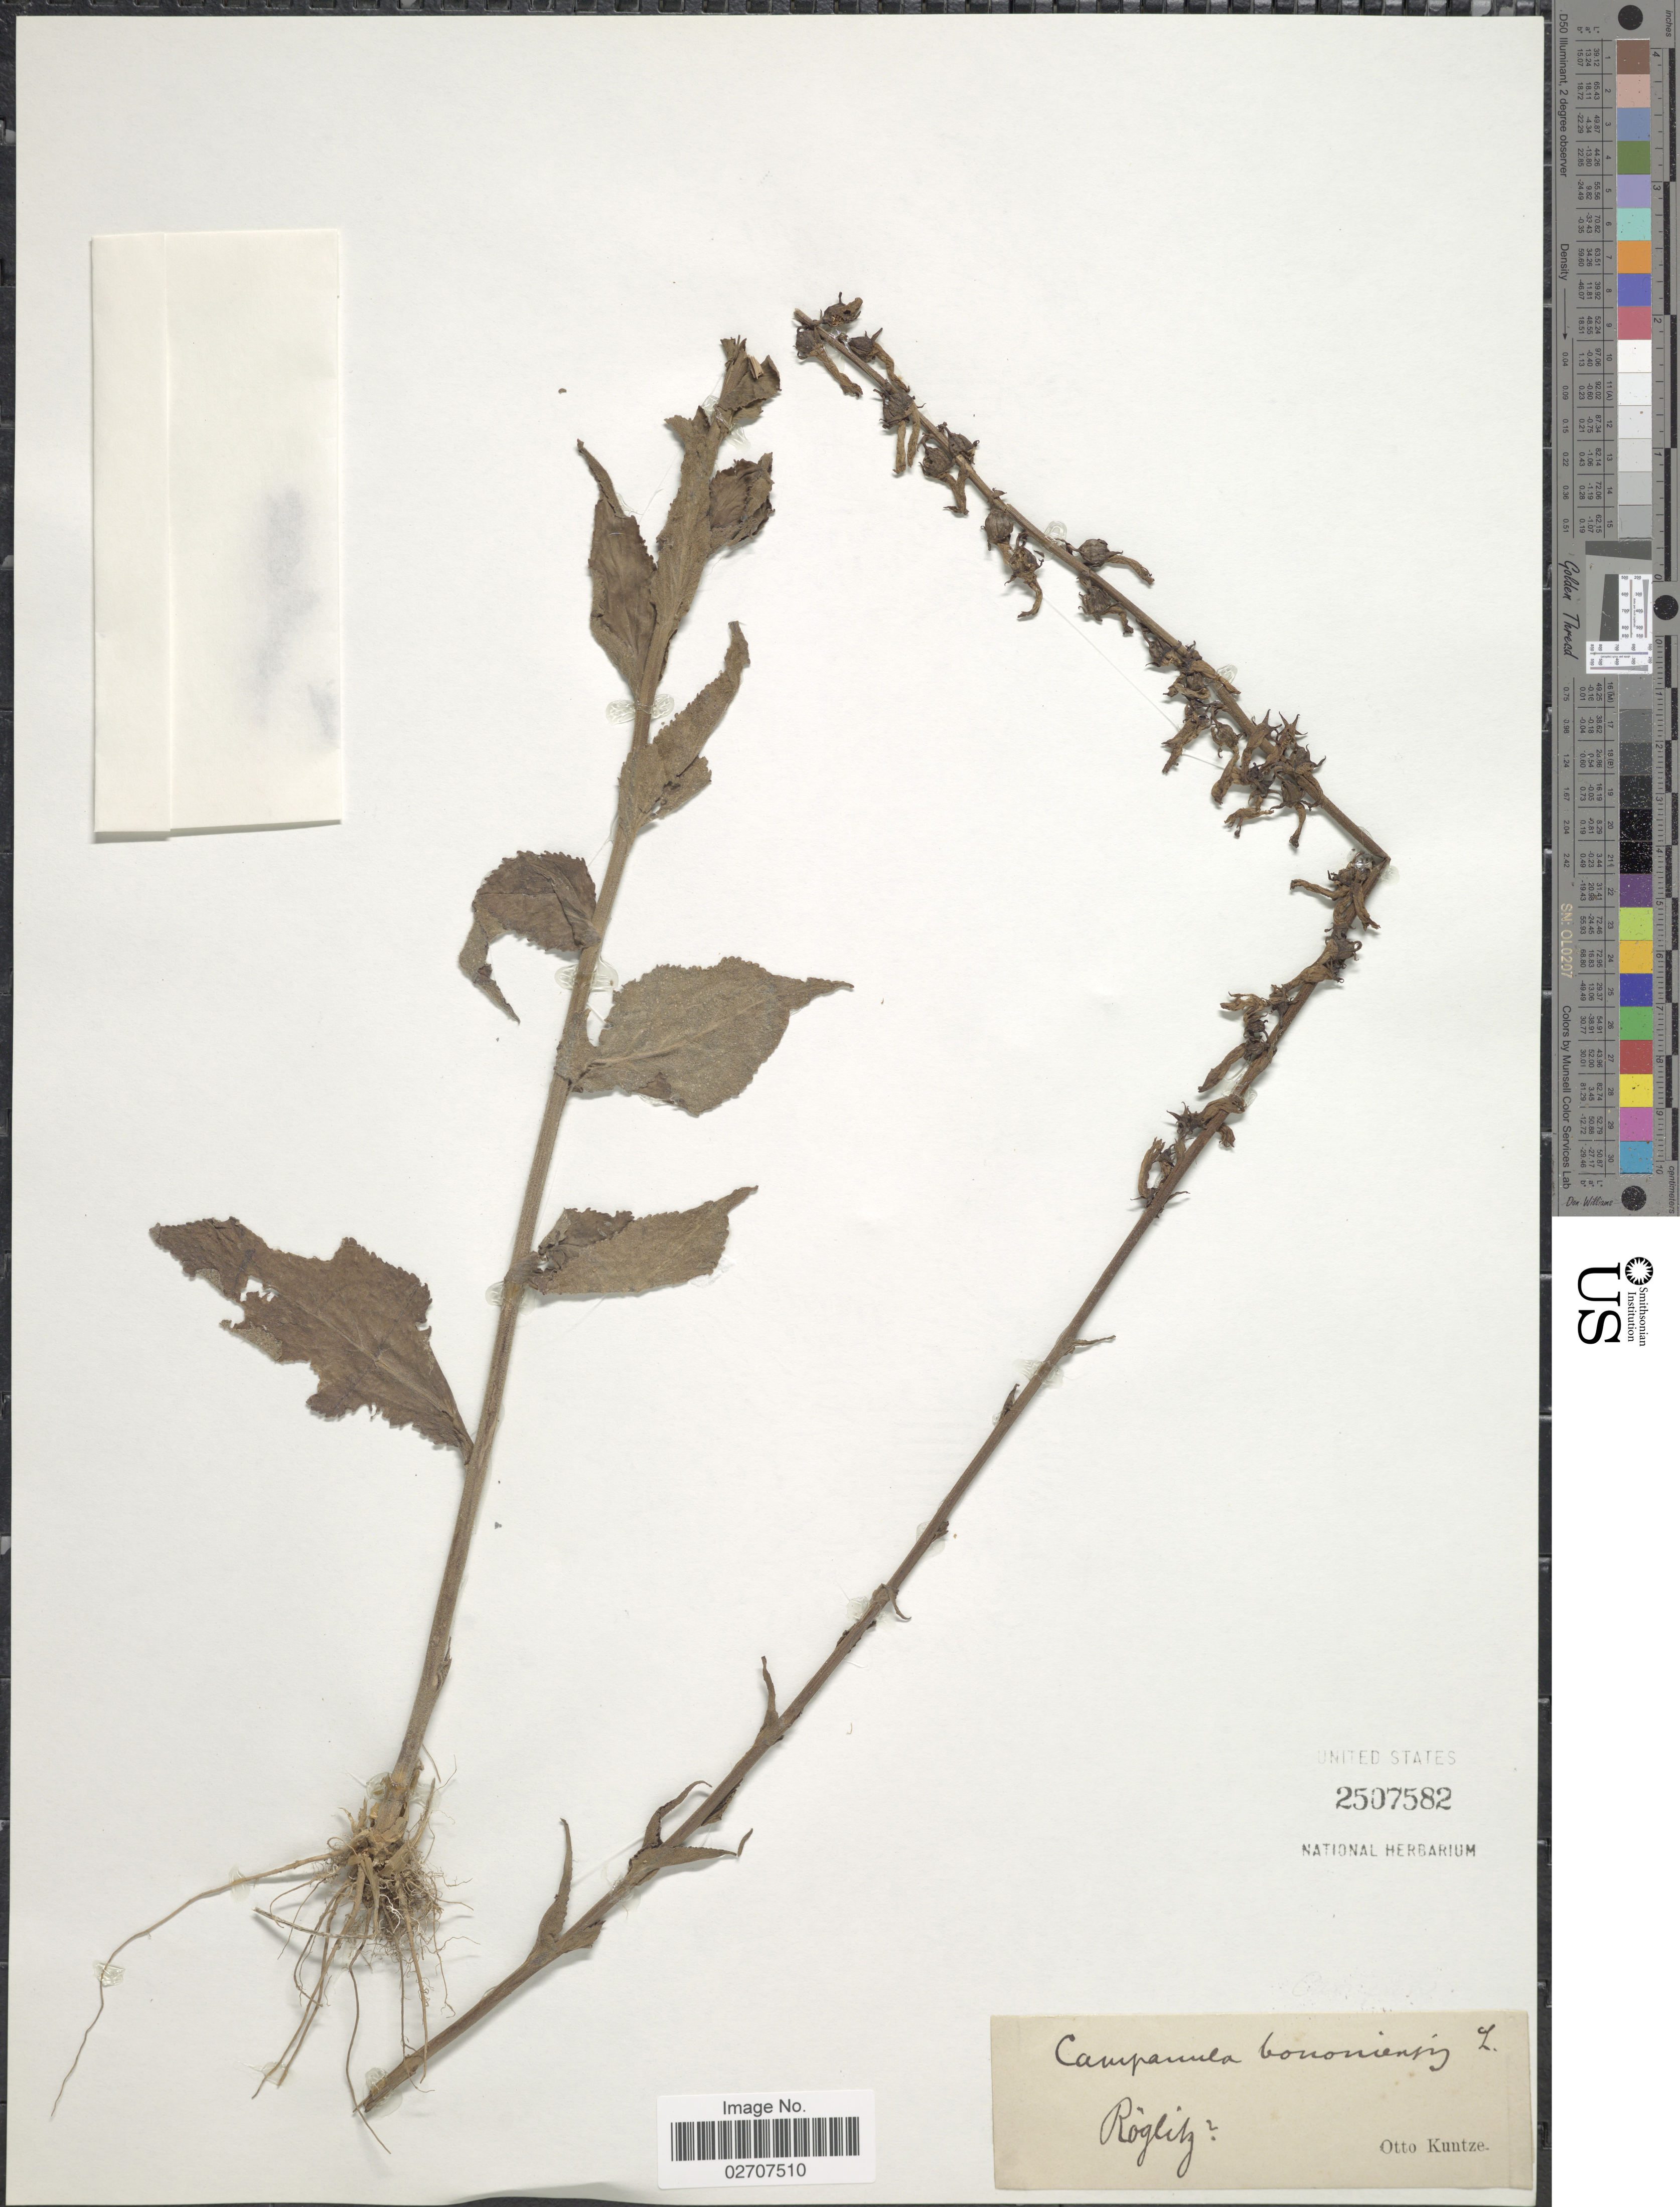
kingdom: Plantae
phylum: Tracheophyta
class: Magnoliopsida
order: Asterales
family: Campanulaceae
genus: Campanula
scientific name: Campanula bononiensis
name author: L.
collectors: C.E.O. Kuntze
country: Germany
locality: Roglitz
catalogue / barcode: US 2507582